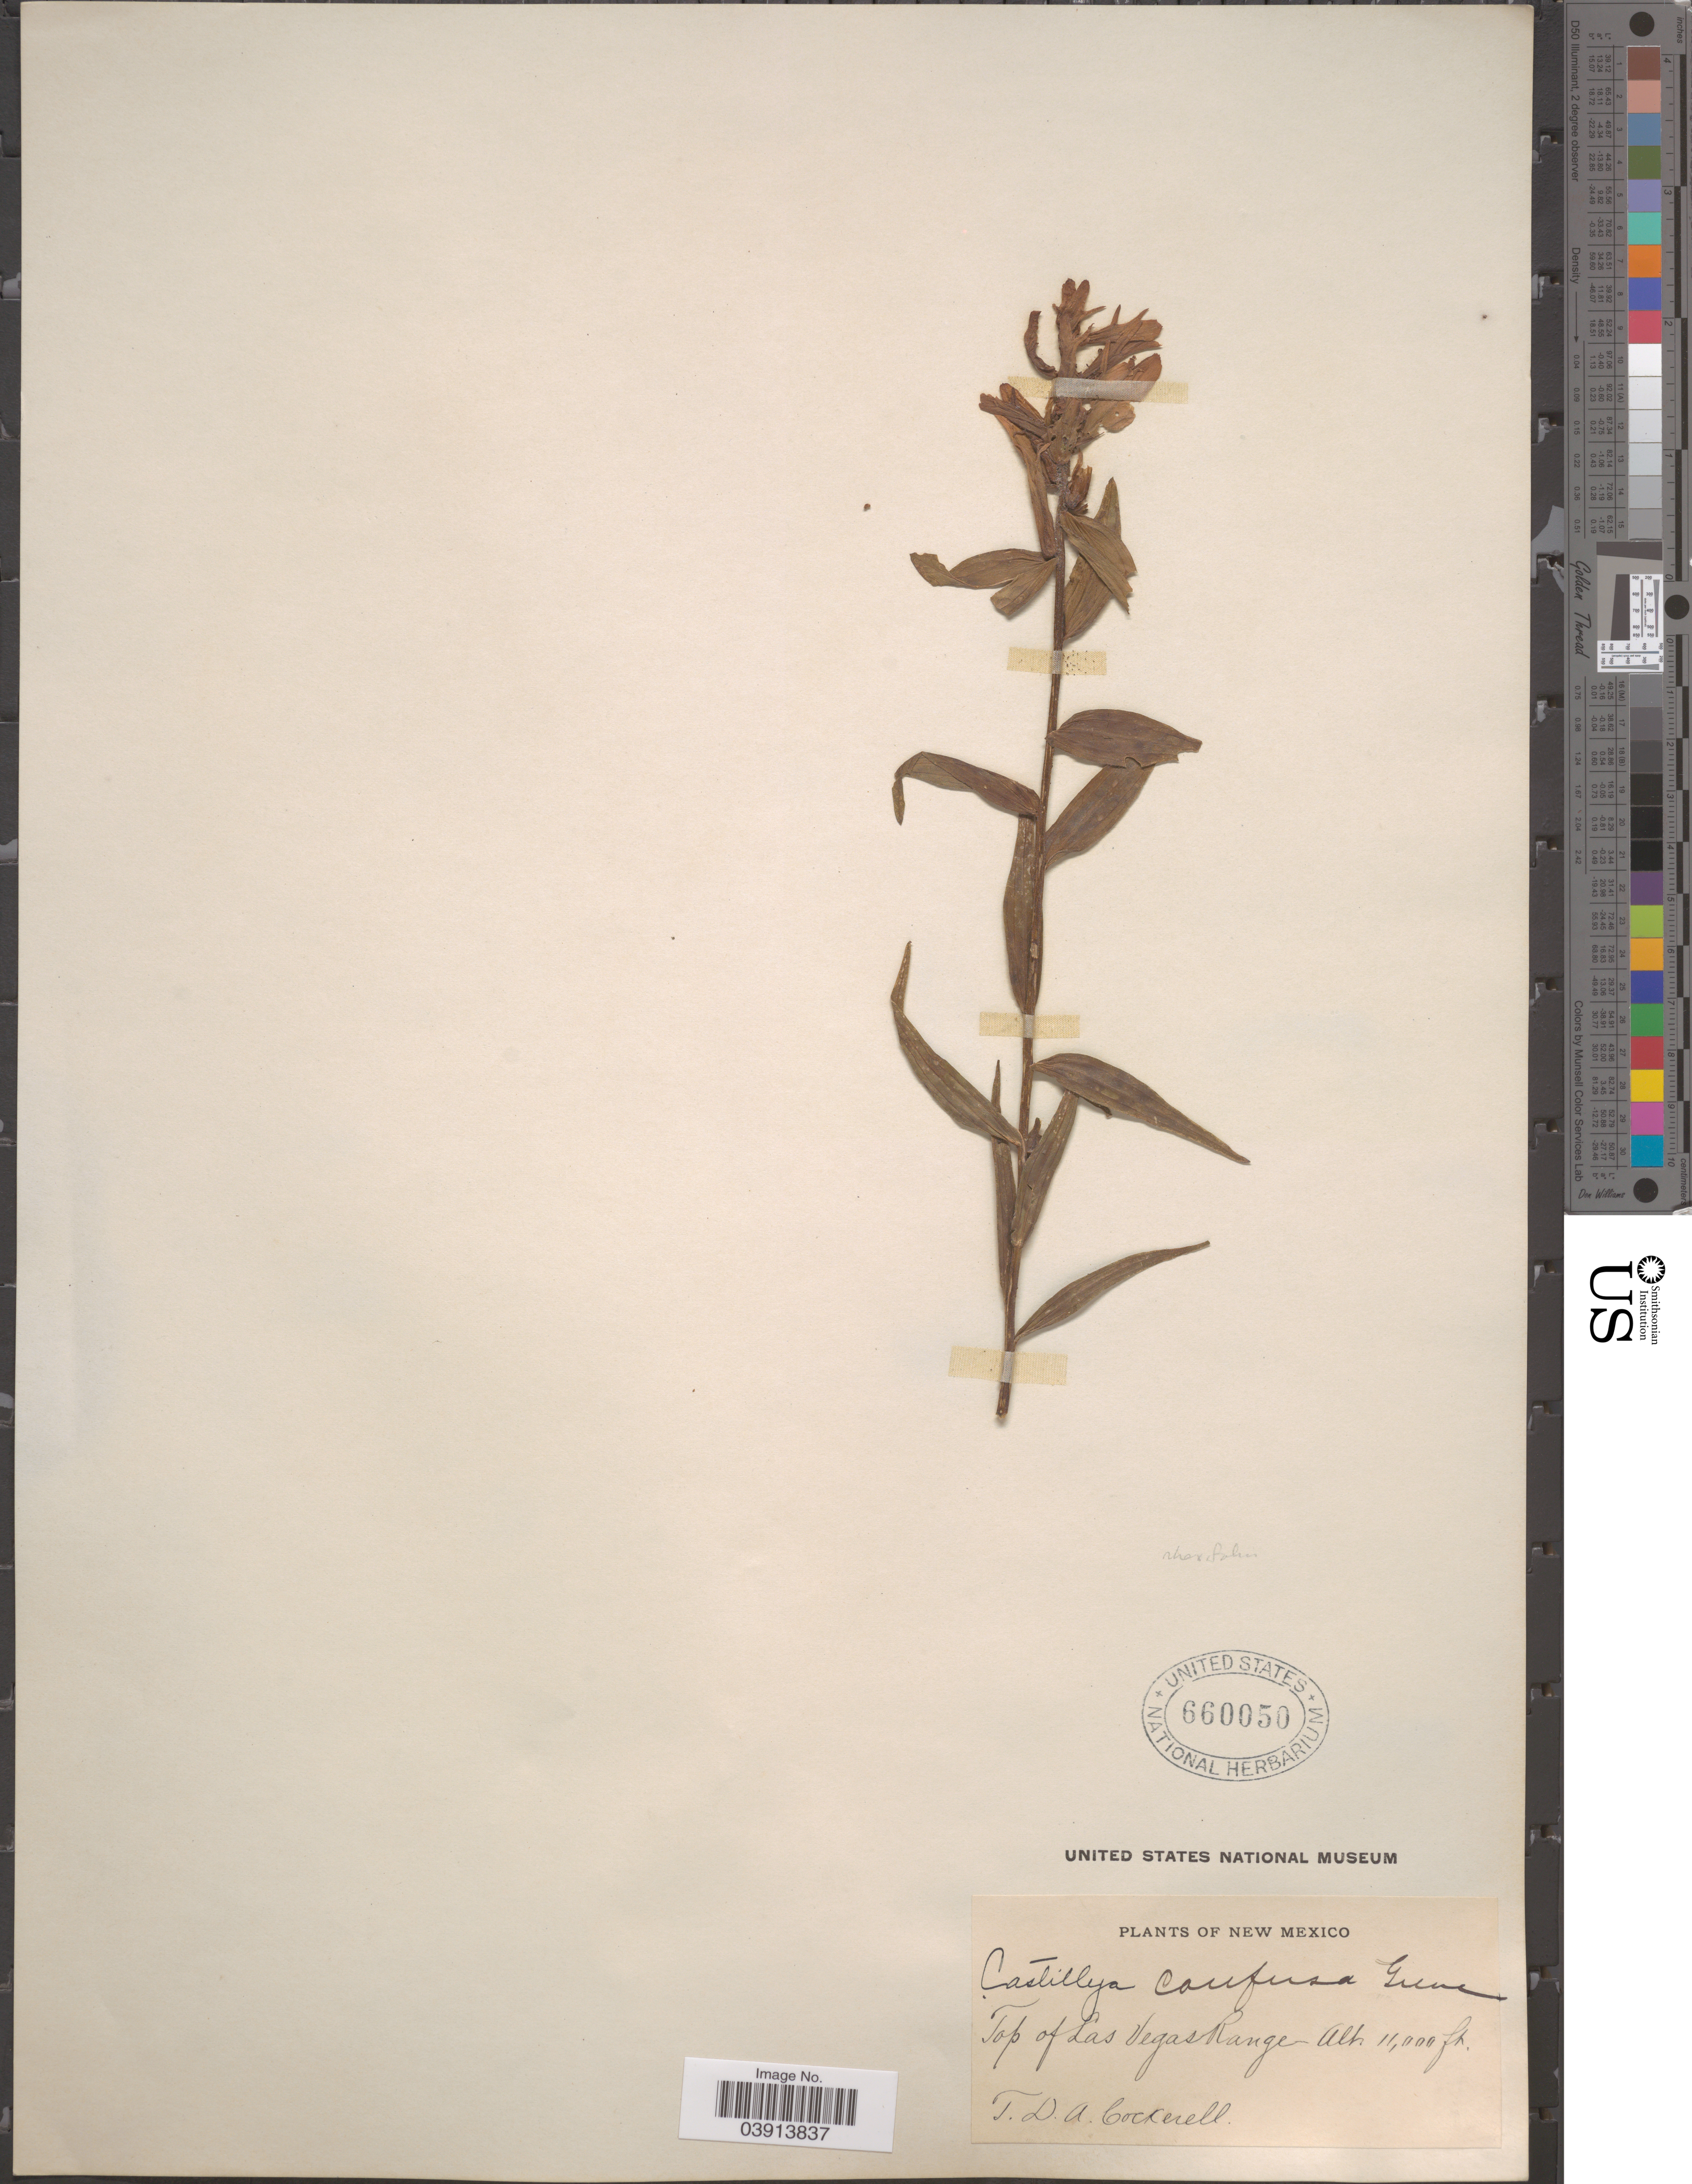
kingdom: Plantae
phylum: Tracheophyta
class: Magnoliopsida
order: Lamiales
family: Orobanchaceae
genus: Castilleja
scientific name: Castilleja rhexiifolia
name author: Rydb.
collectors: T. Cockerell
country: United States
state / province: New Mexico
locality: Top of Las Vegas Range.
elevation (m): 3353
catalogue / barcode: US 660050